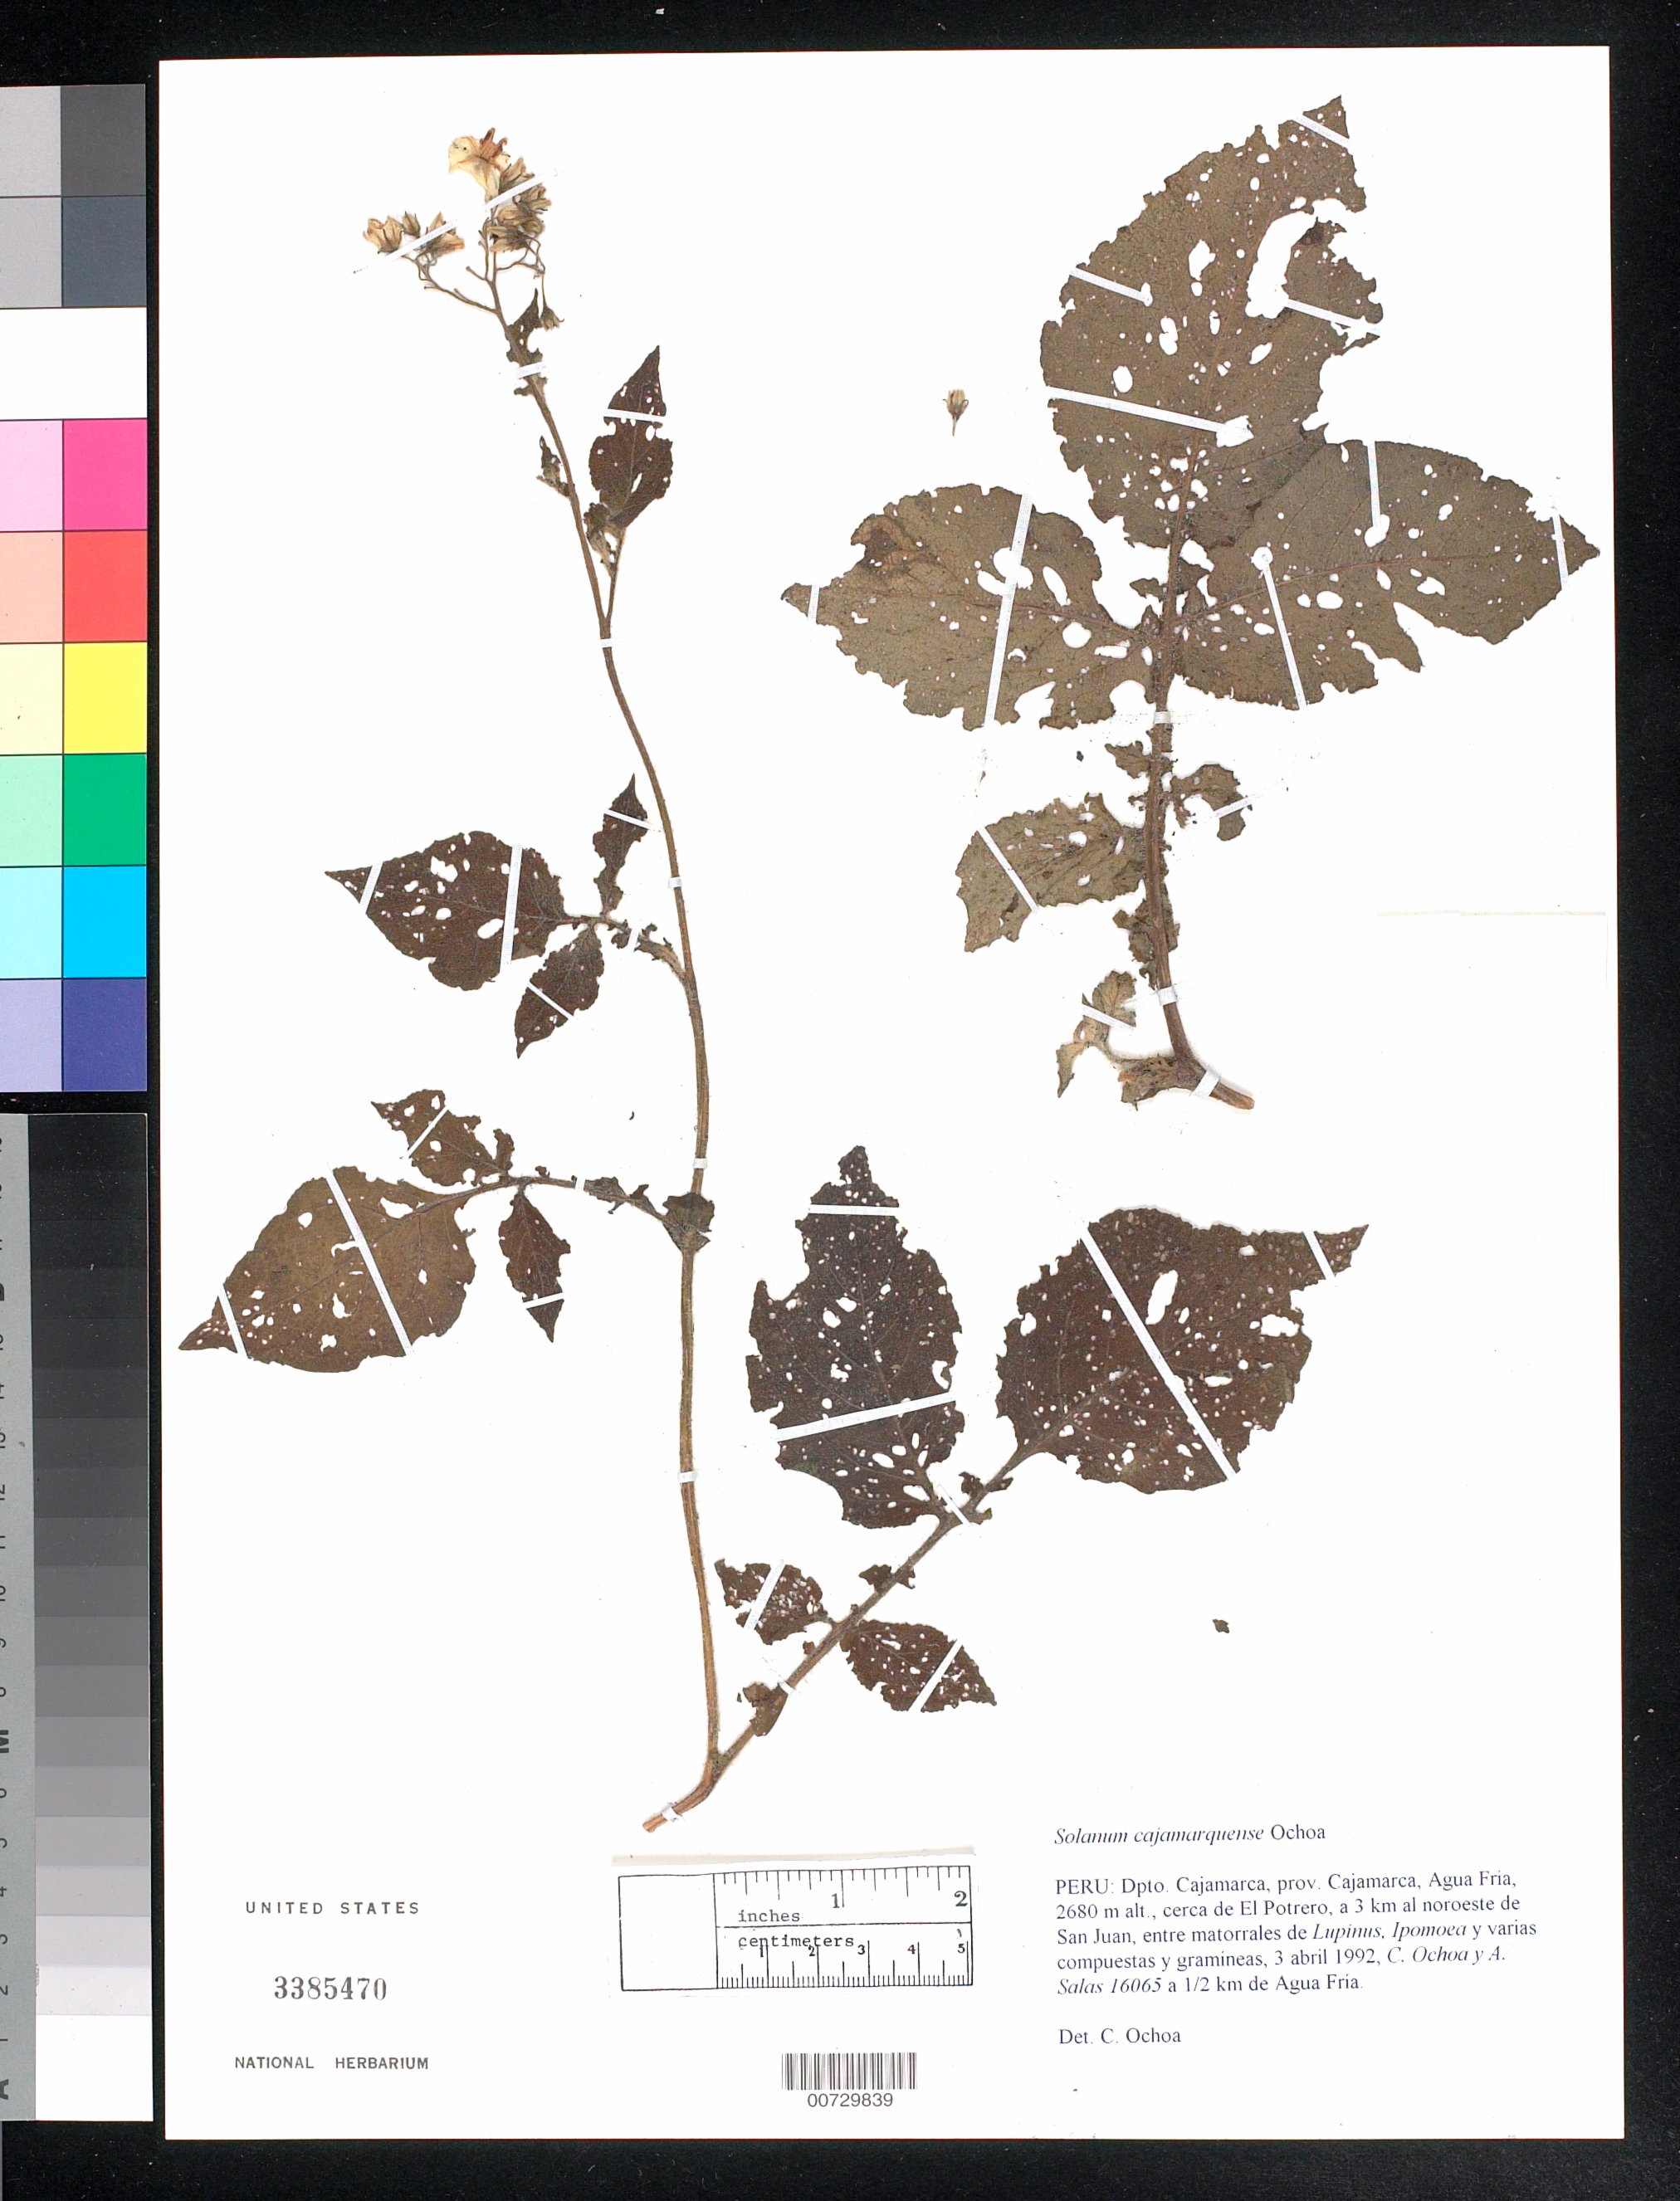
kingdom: Plantae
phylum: Tracheophyta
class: Magnoliopsida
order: Solanales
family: Solanaceae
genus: Solanum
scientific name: Solanum cajamarquense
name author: Ochoa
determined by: Ochoa, C. M.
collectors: C. M. Ochoa & A. Salas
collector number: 16065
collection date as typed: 03 Apr 1992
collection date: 1992-04-03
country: Peru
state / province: Cajamarca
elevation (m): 2680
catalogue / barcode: US 3385470